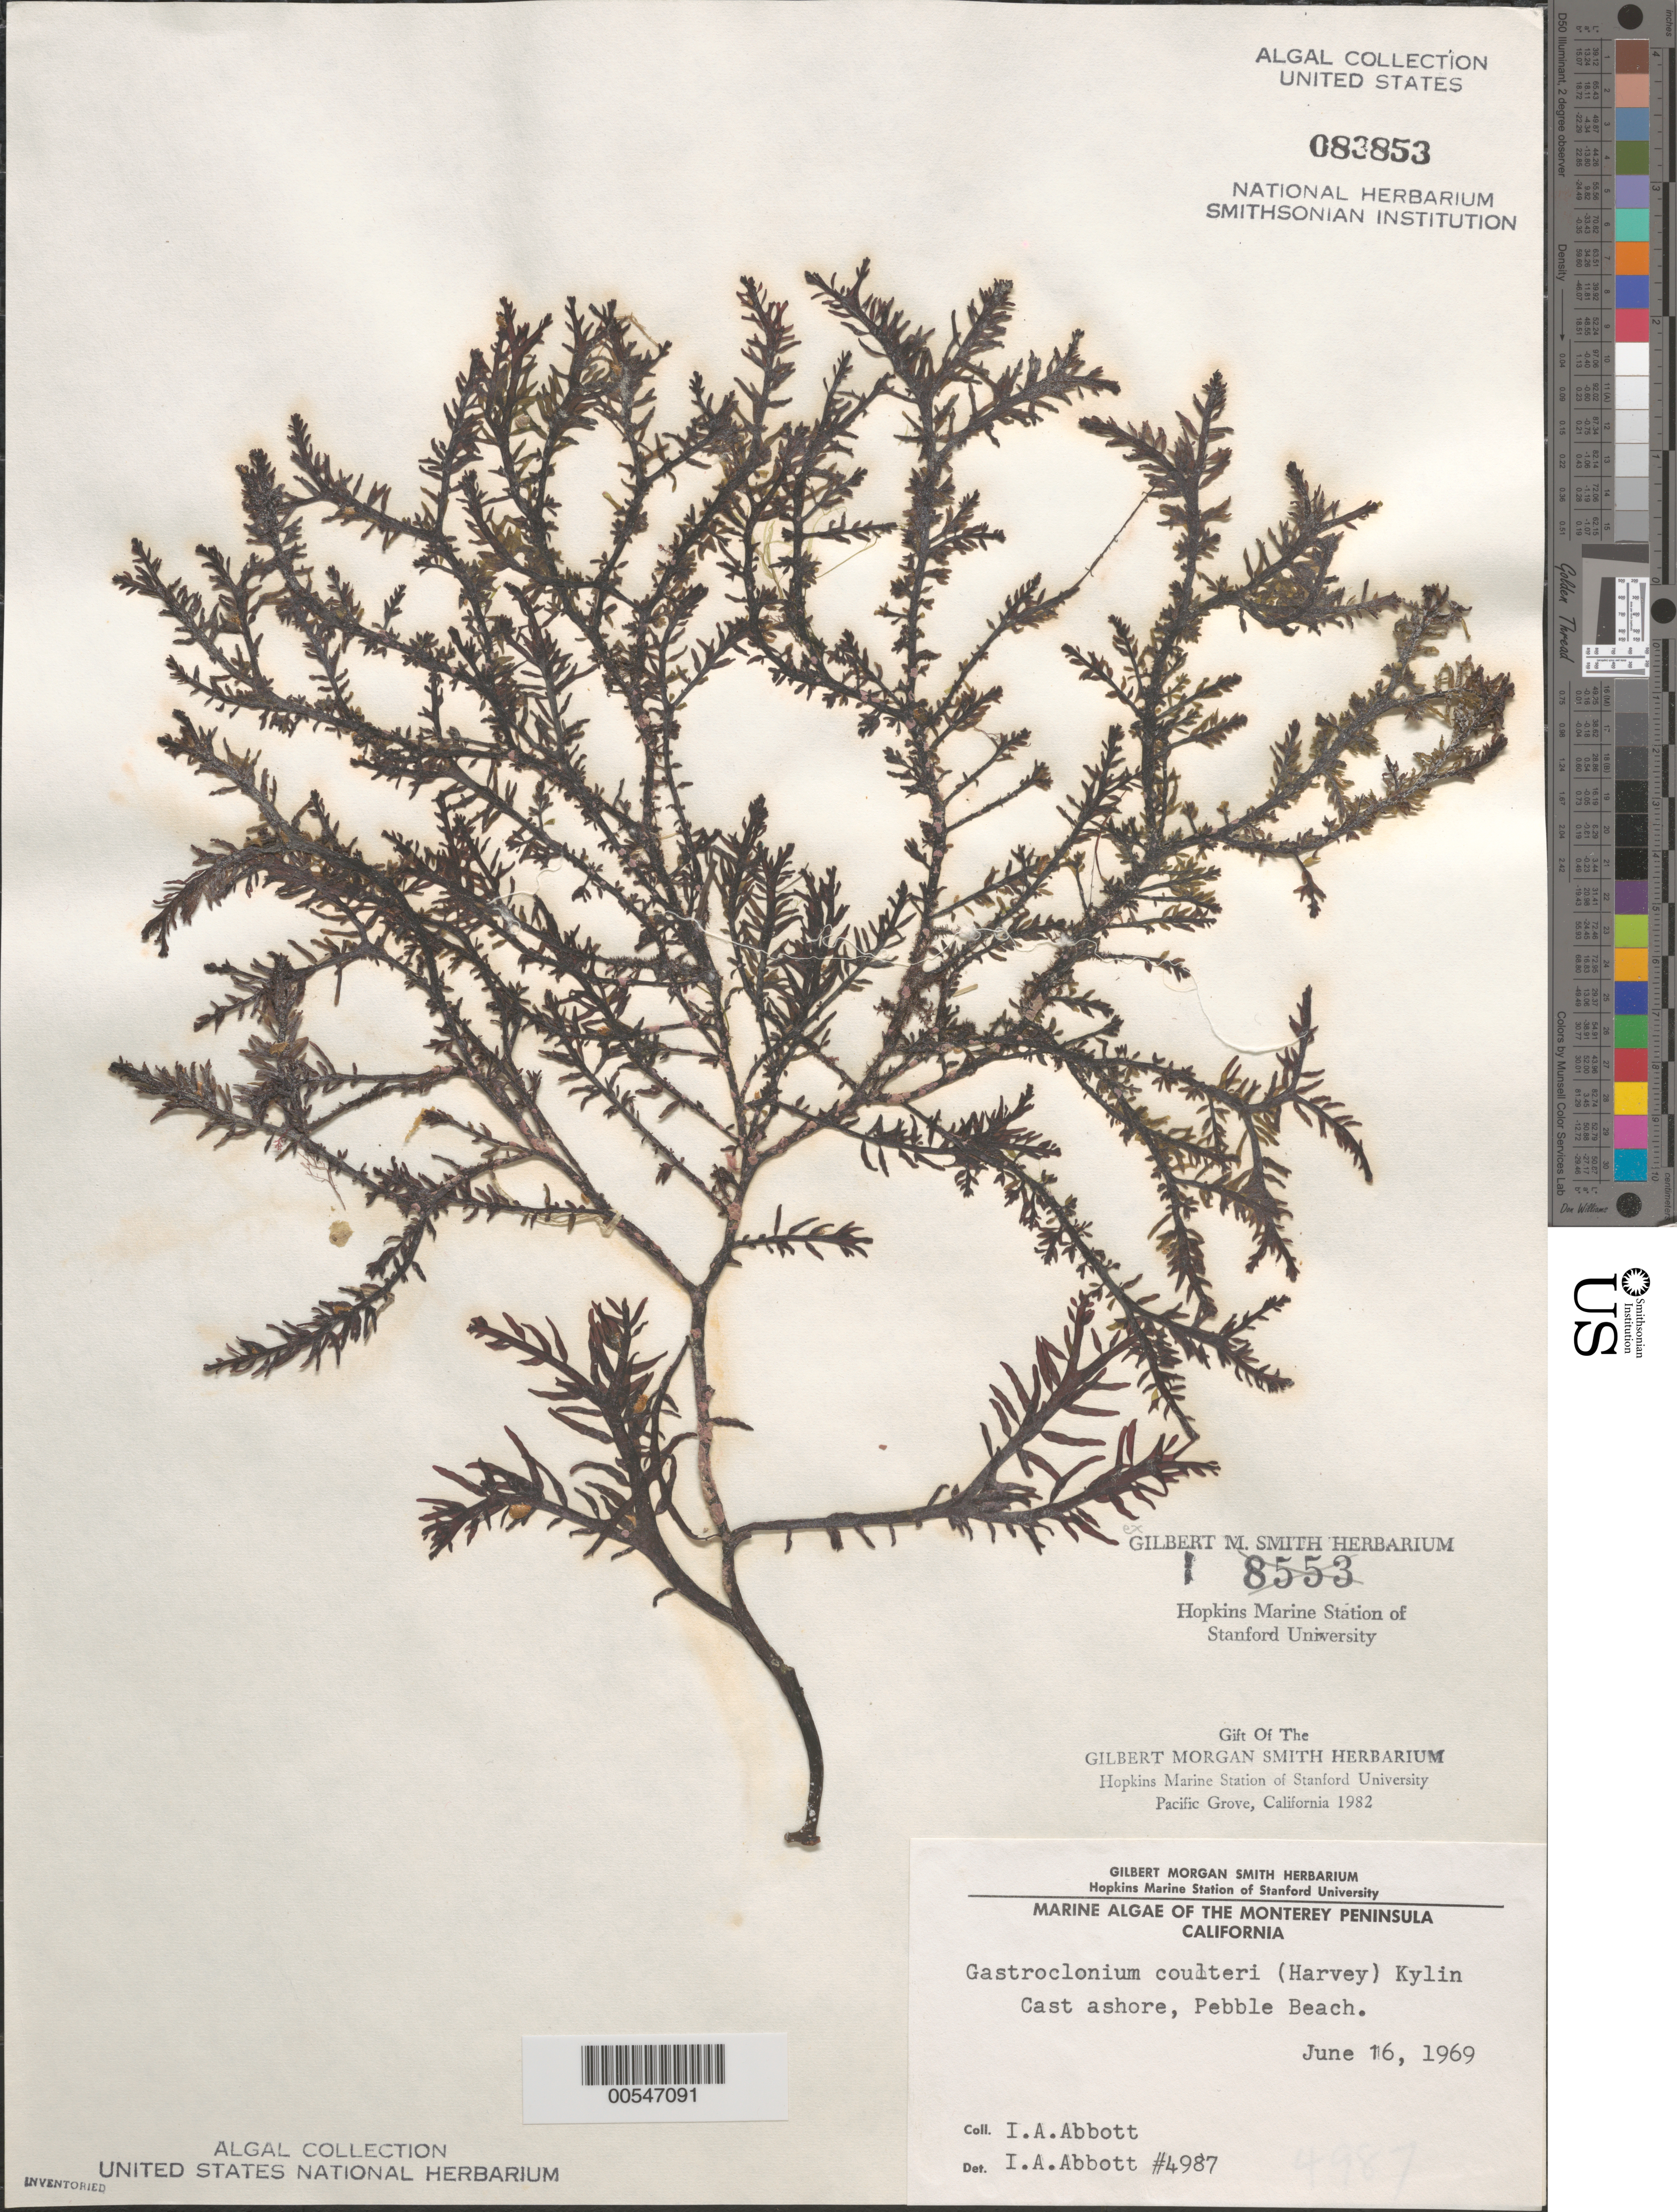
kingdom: Plantae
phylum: Rhodophyta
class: Florideophyceae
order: Rhodymeniales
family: Champiaceae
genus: Neogastroclonium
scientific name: Neogastroclonium subarticulatum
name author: (Turner) L. Le Gall et al.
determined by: Algae name updating Project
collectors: I. A. Abbott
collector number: IAA 4987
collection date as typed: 16 Jun 1969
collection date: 1969-06-16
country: United States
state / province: California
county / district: Monterey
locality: Pebble Beach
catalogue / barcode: US 83853